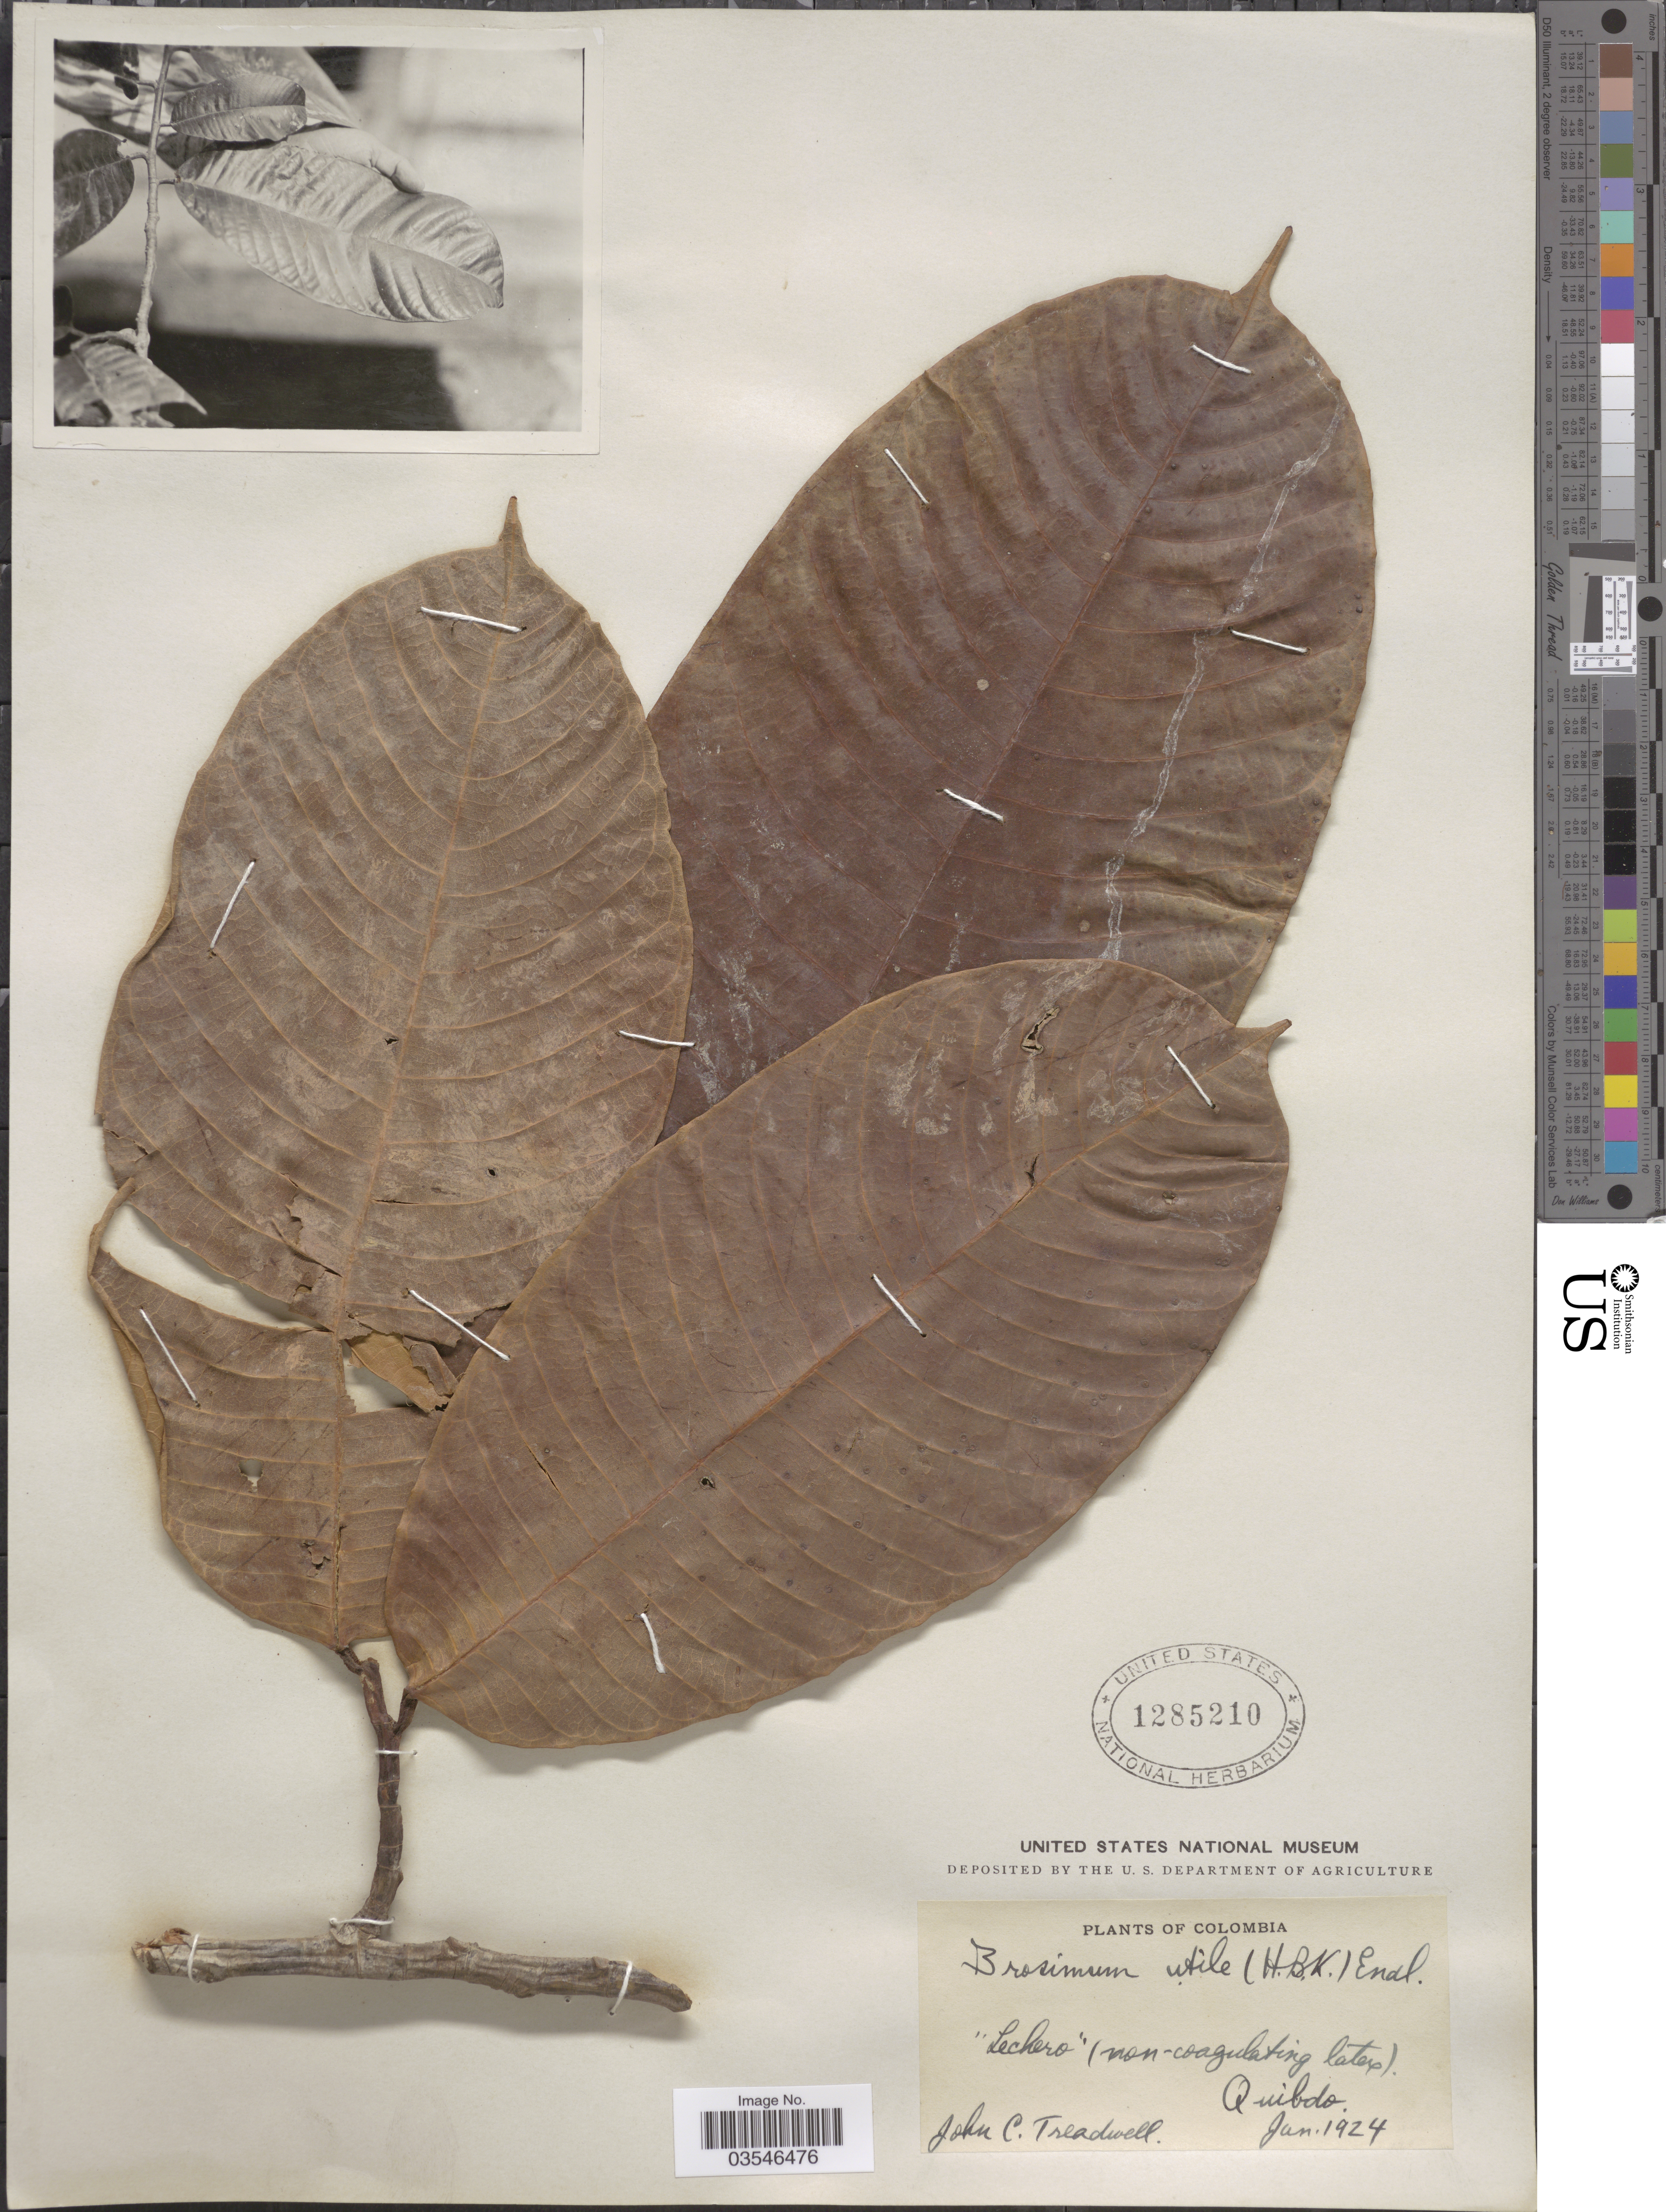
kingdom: Plantae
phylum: Tracheophyta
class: Magnoliopsida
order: Rosales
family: Moraceae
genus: Brosimum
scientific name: Brosimum utile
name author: (Kunth) Oken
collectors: J. Treadwell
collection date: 1924-01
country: Colombia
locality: Quibdo.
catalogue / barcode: US 1285210